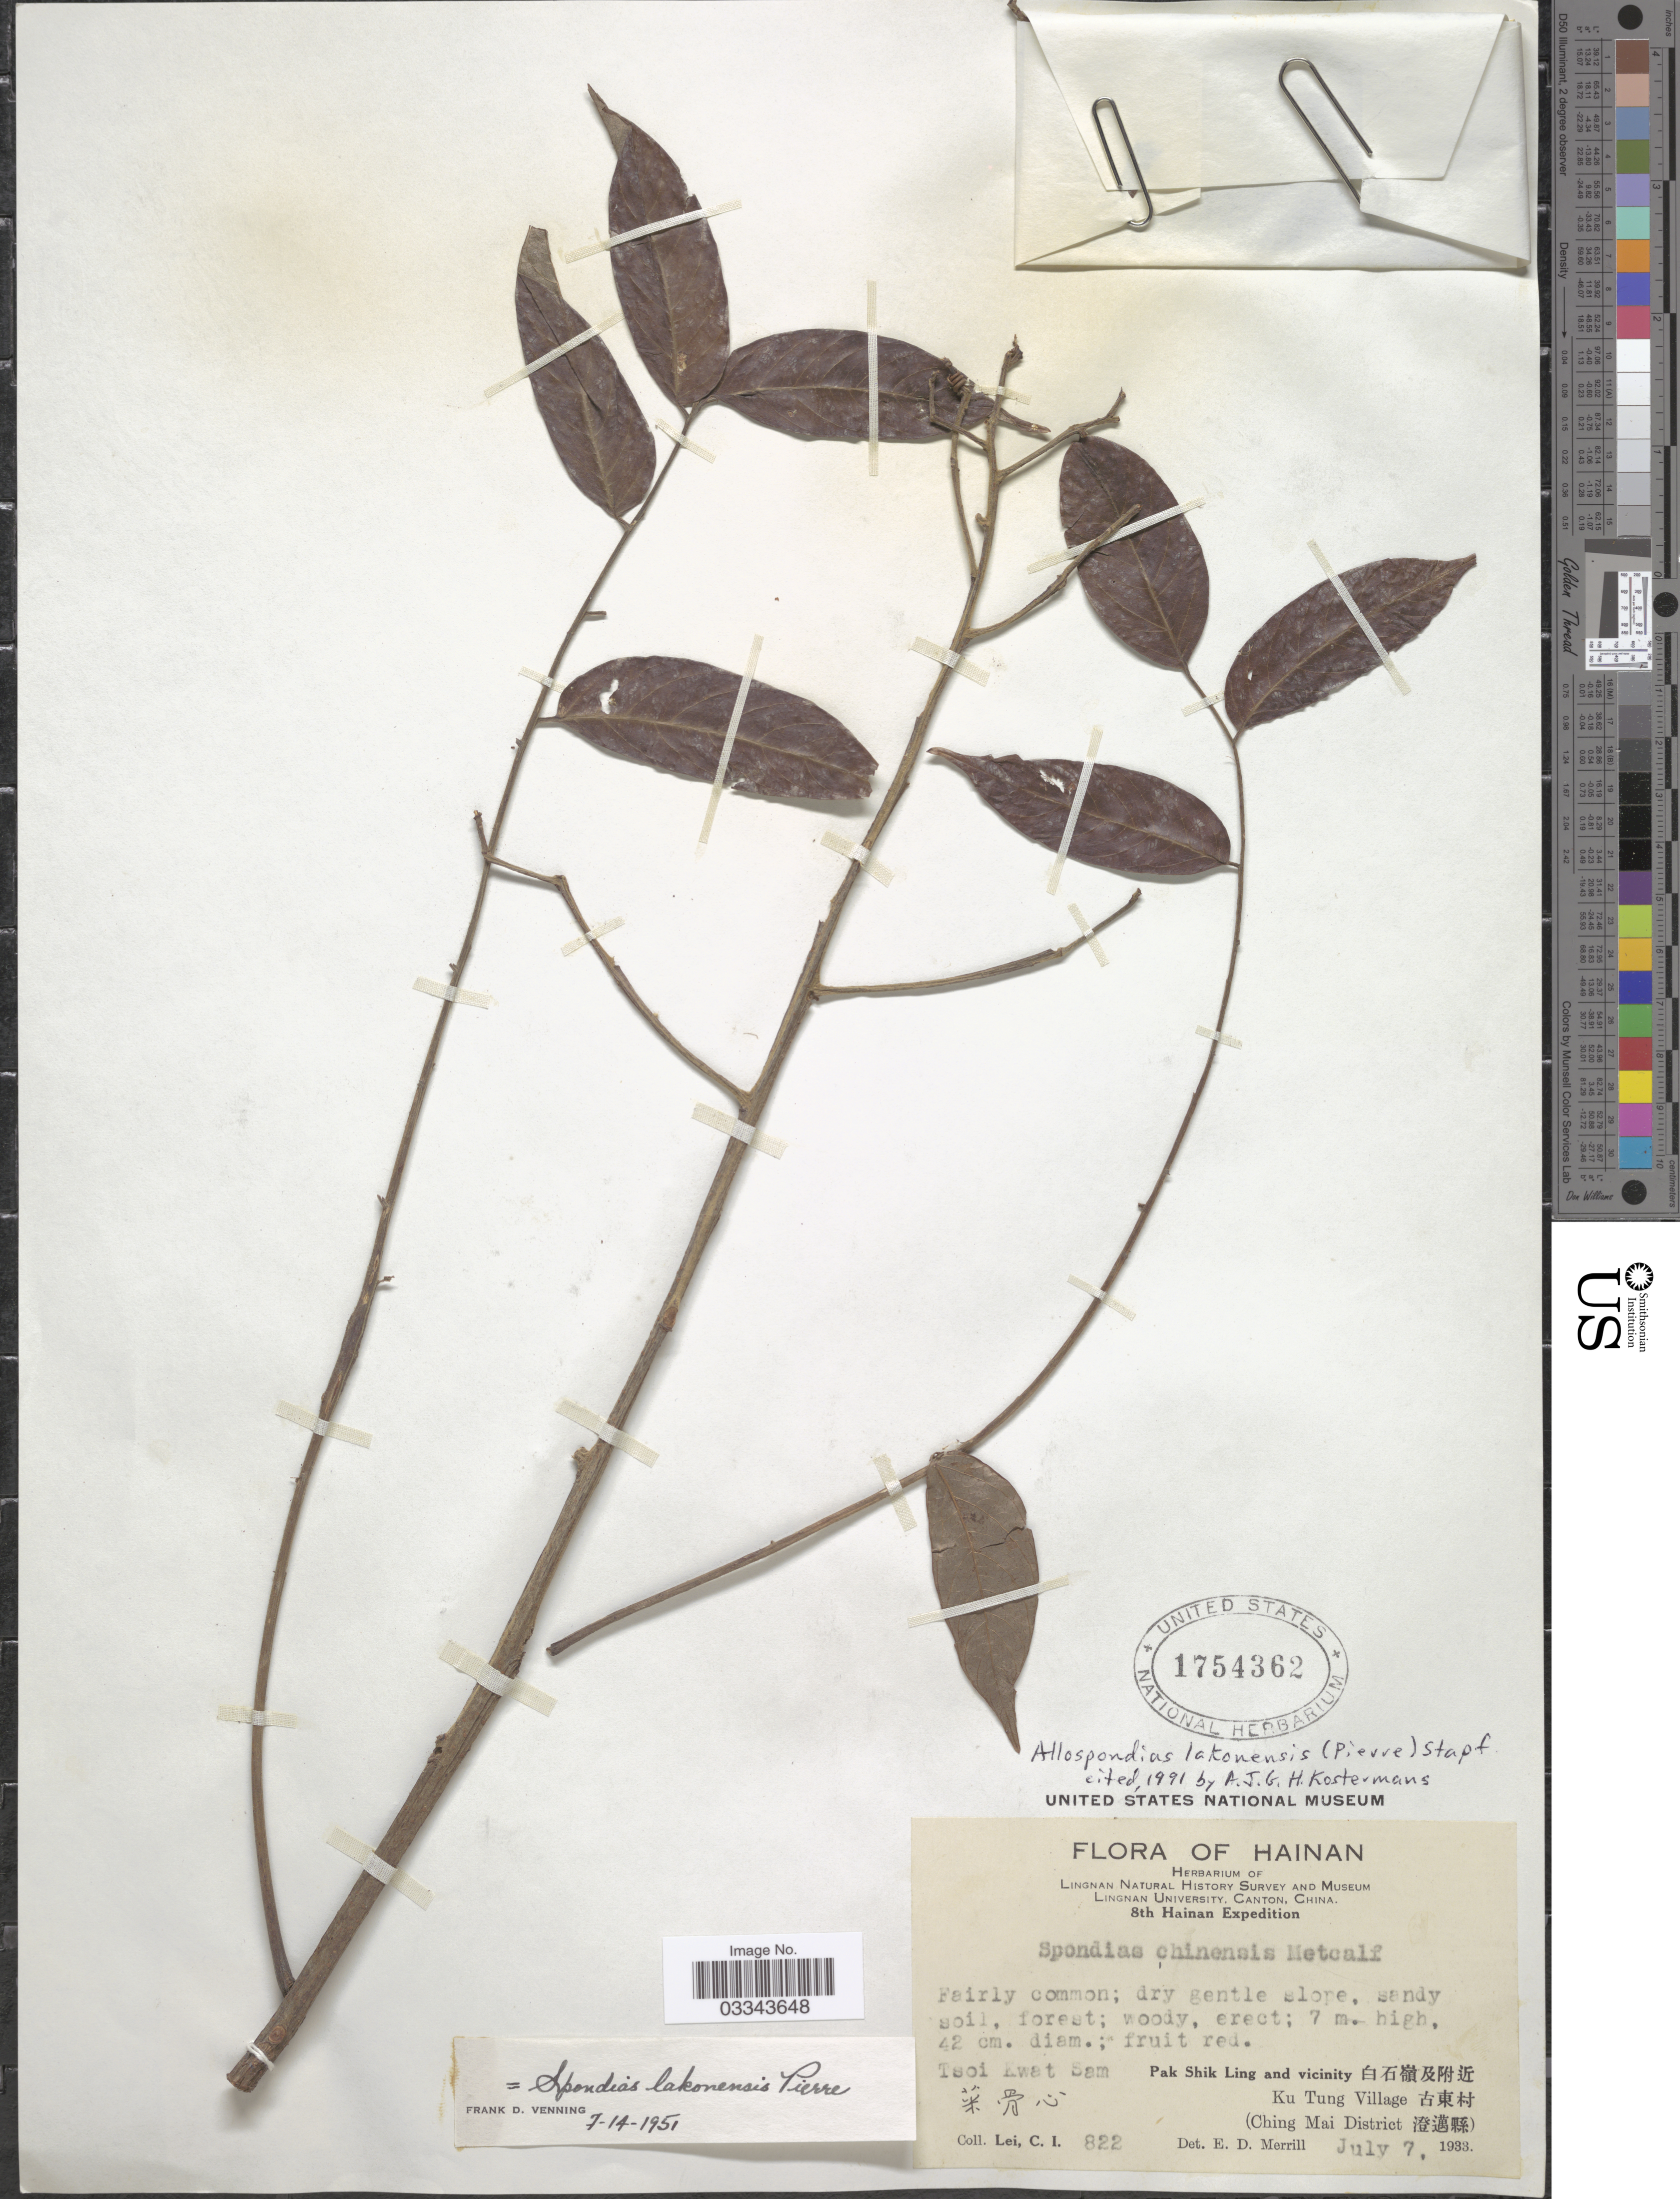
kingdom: Plantae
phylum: Tracheophyta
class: Magnoliopsida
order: Sapindales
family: Anacardiaceae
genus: Allospondias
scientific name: Allospondias lakonensis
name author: (Pierre) Stapf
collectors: C. I. Lei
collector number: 822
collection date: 1933-07-07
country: China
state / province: Hainan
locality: Tsoi Kwat Sam, X. Pak Shik Ling and vicinity X. Ku Tung Village X. (Ching Mai District X).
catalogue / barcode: US 1754362